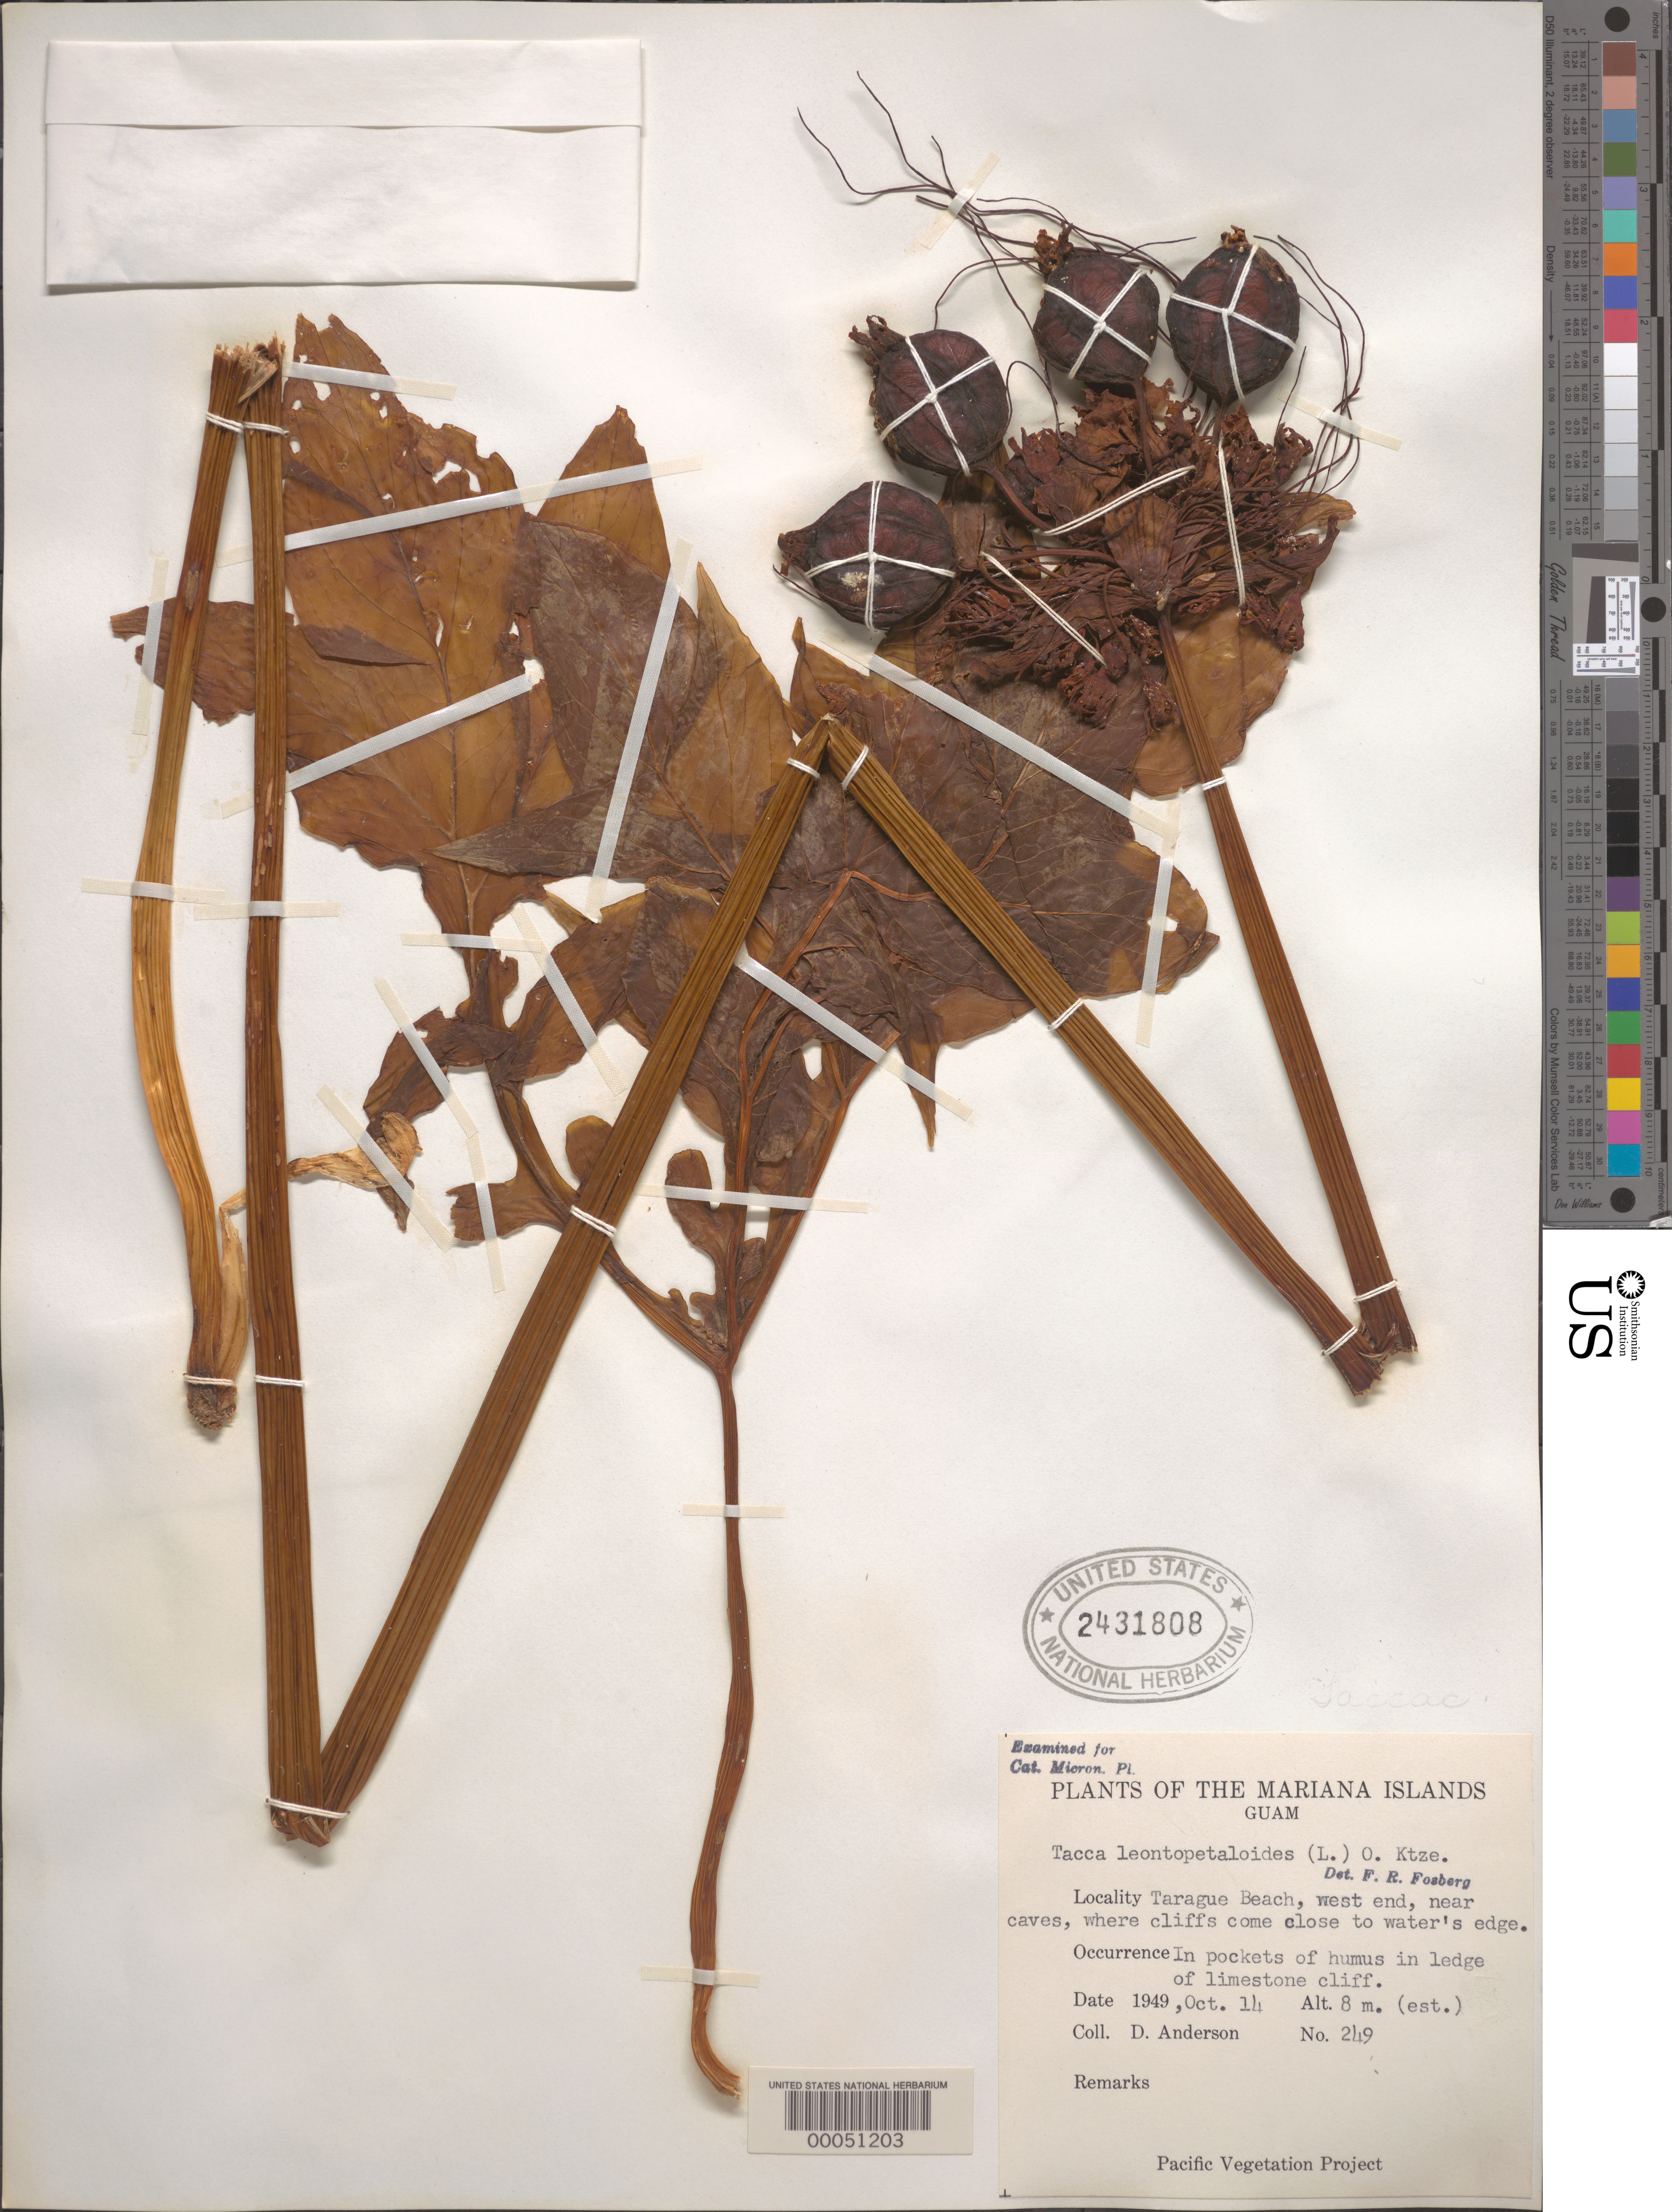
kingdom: Plantae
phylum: Tracheophyta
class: Liliopsida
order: Dioscoreales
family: Dioscoreaceae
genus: Tacca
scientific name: Tacca leontopetaloides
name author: (L.) Kuntze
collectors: D. Anderson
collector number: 249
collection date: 1949-10-14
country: Guam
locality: The Mariana Islands. Tarague Beach, west end, near caves, where cliffs come close to water's edge.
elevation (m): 8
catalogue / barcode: US 2431808